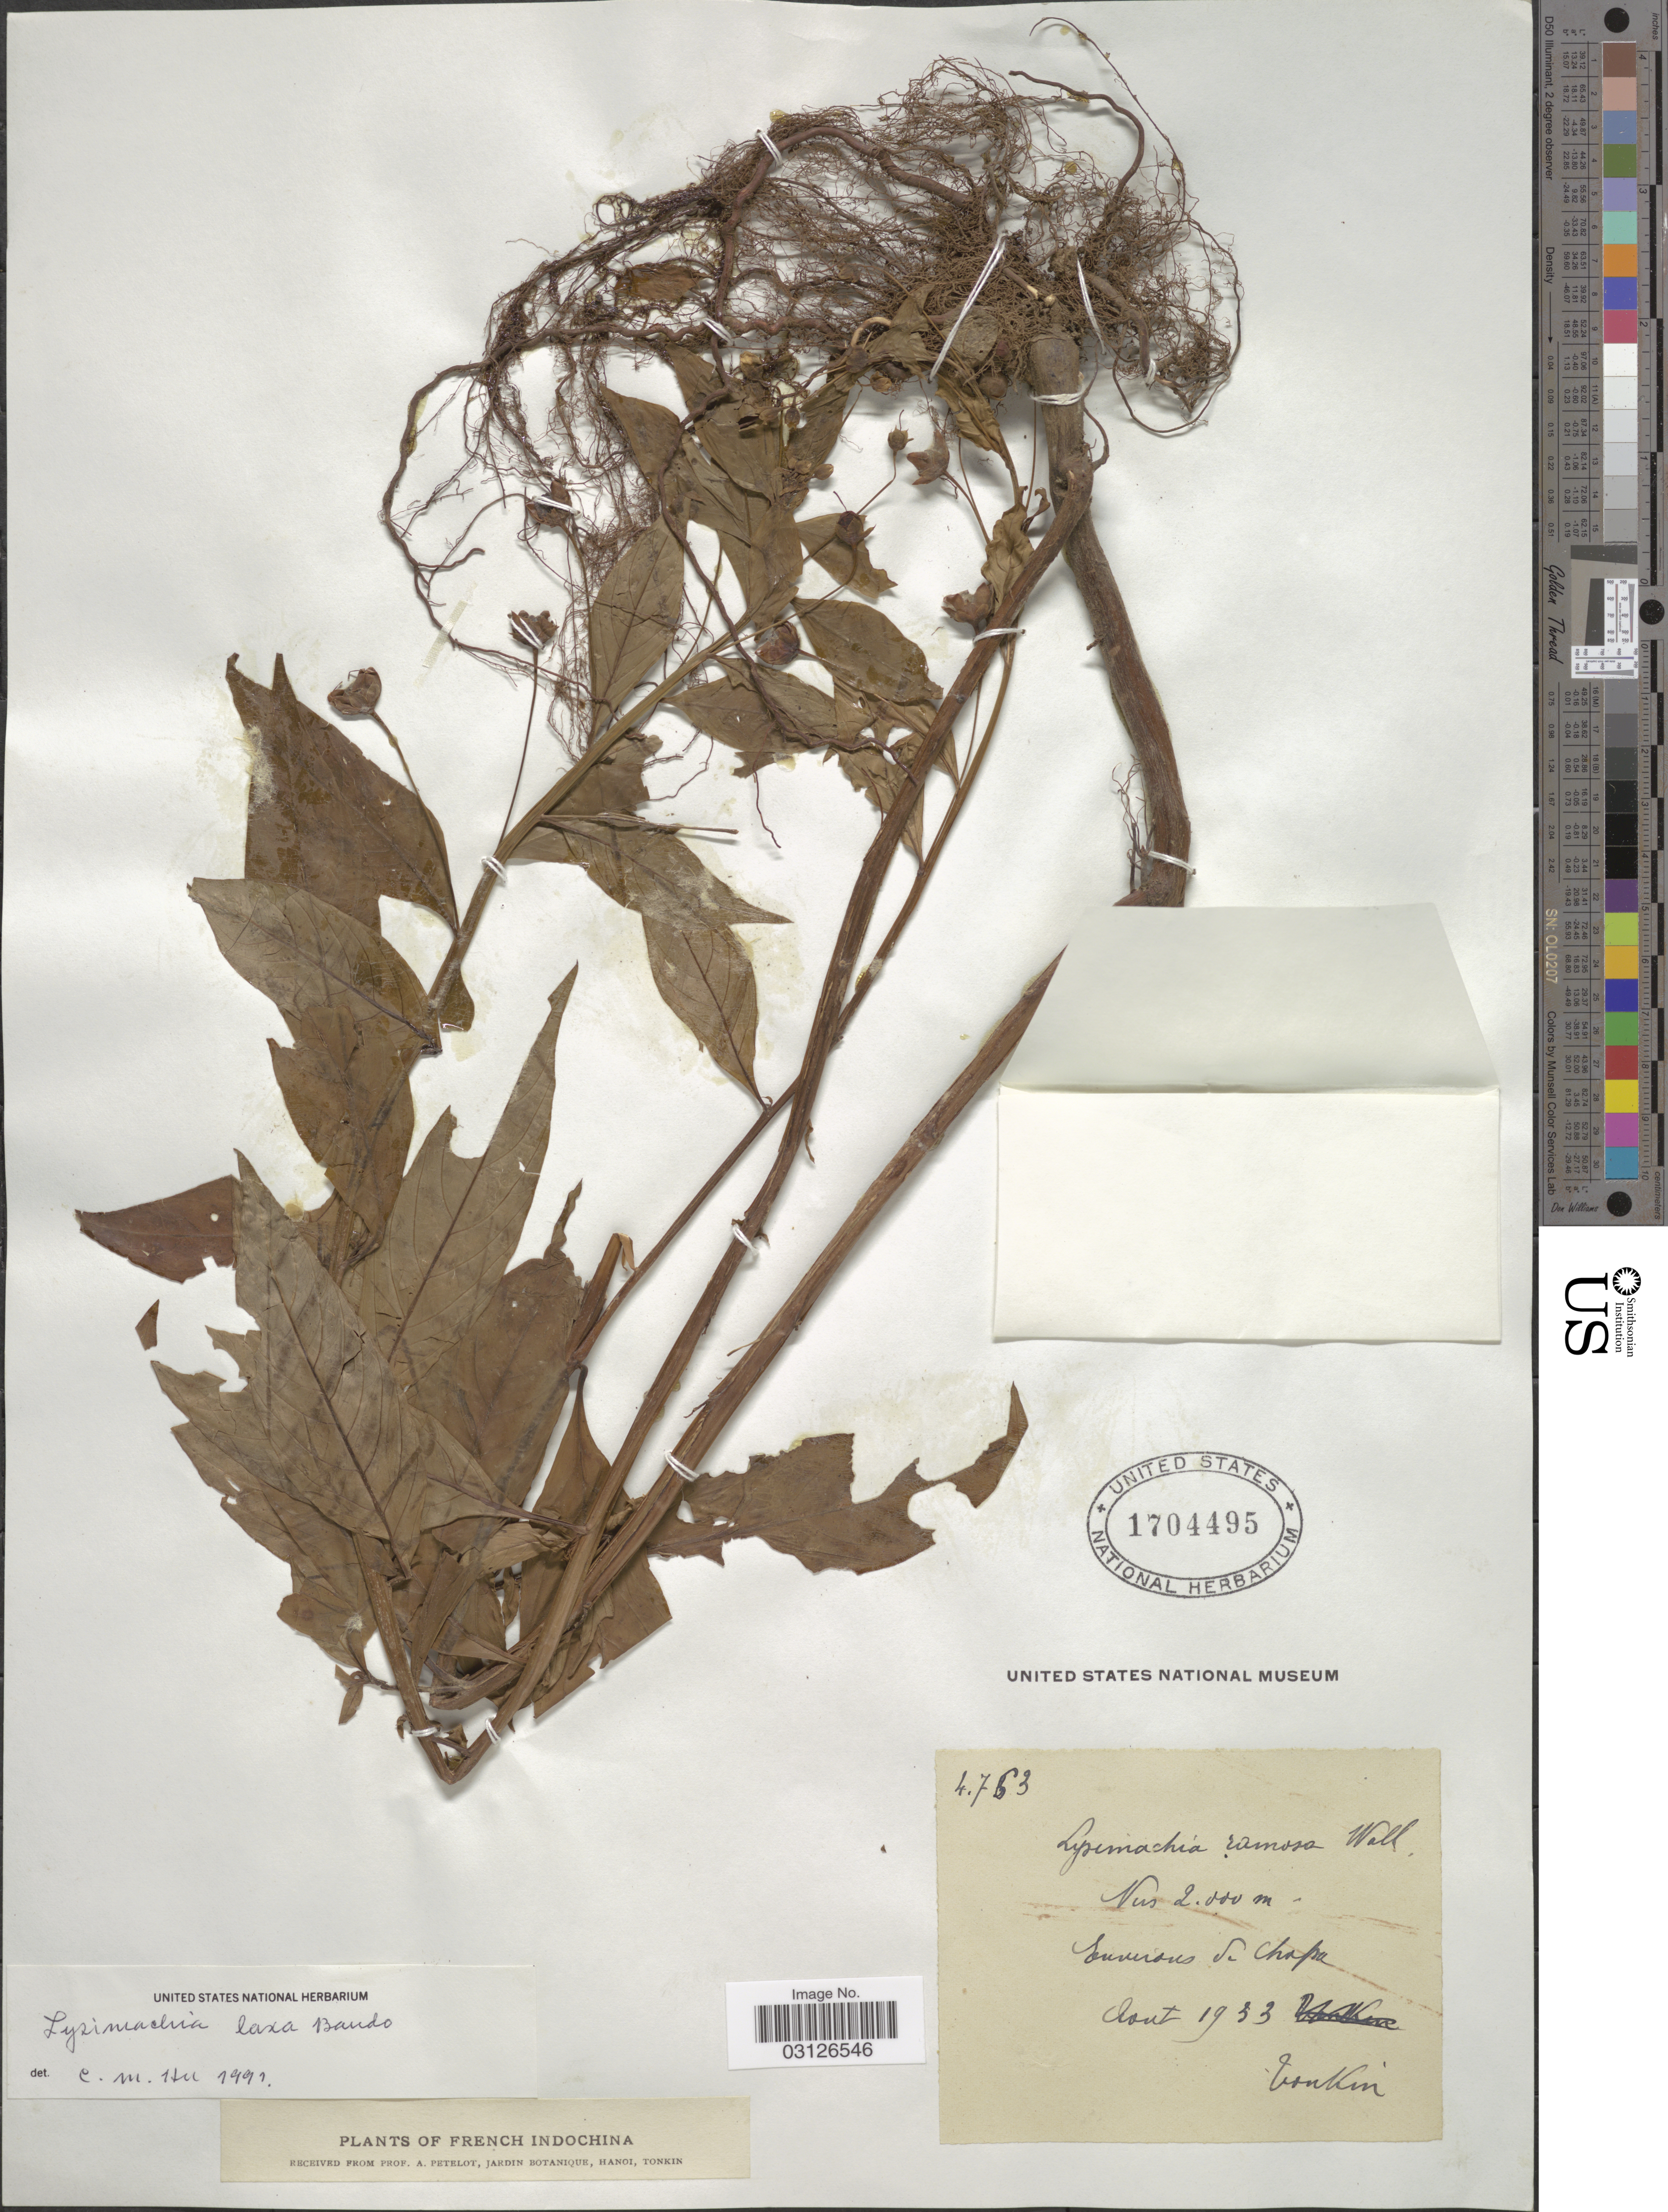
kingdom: Plantae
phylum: Tracheophyta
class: Magnoliopsida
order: Ericales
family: Primulaceae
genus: Lysimachia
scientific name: Lysimachia laxa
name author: Baudo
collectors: A. Petelot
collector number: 4763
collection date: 1933-08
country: Vietnam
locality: French Indochina. Environs de Chapa.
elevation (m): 2000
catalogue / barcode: US 1704495